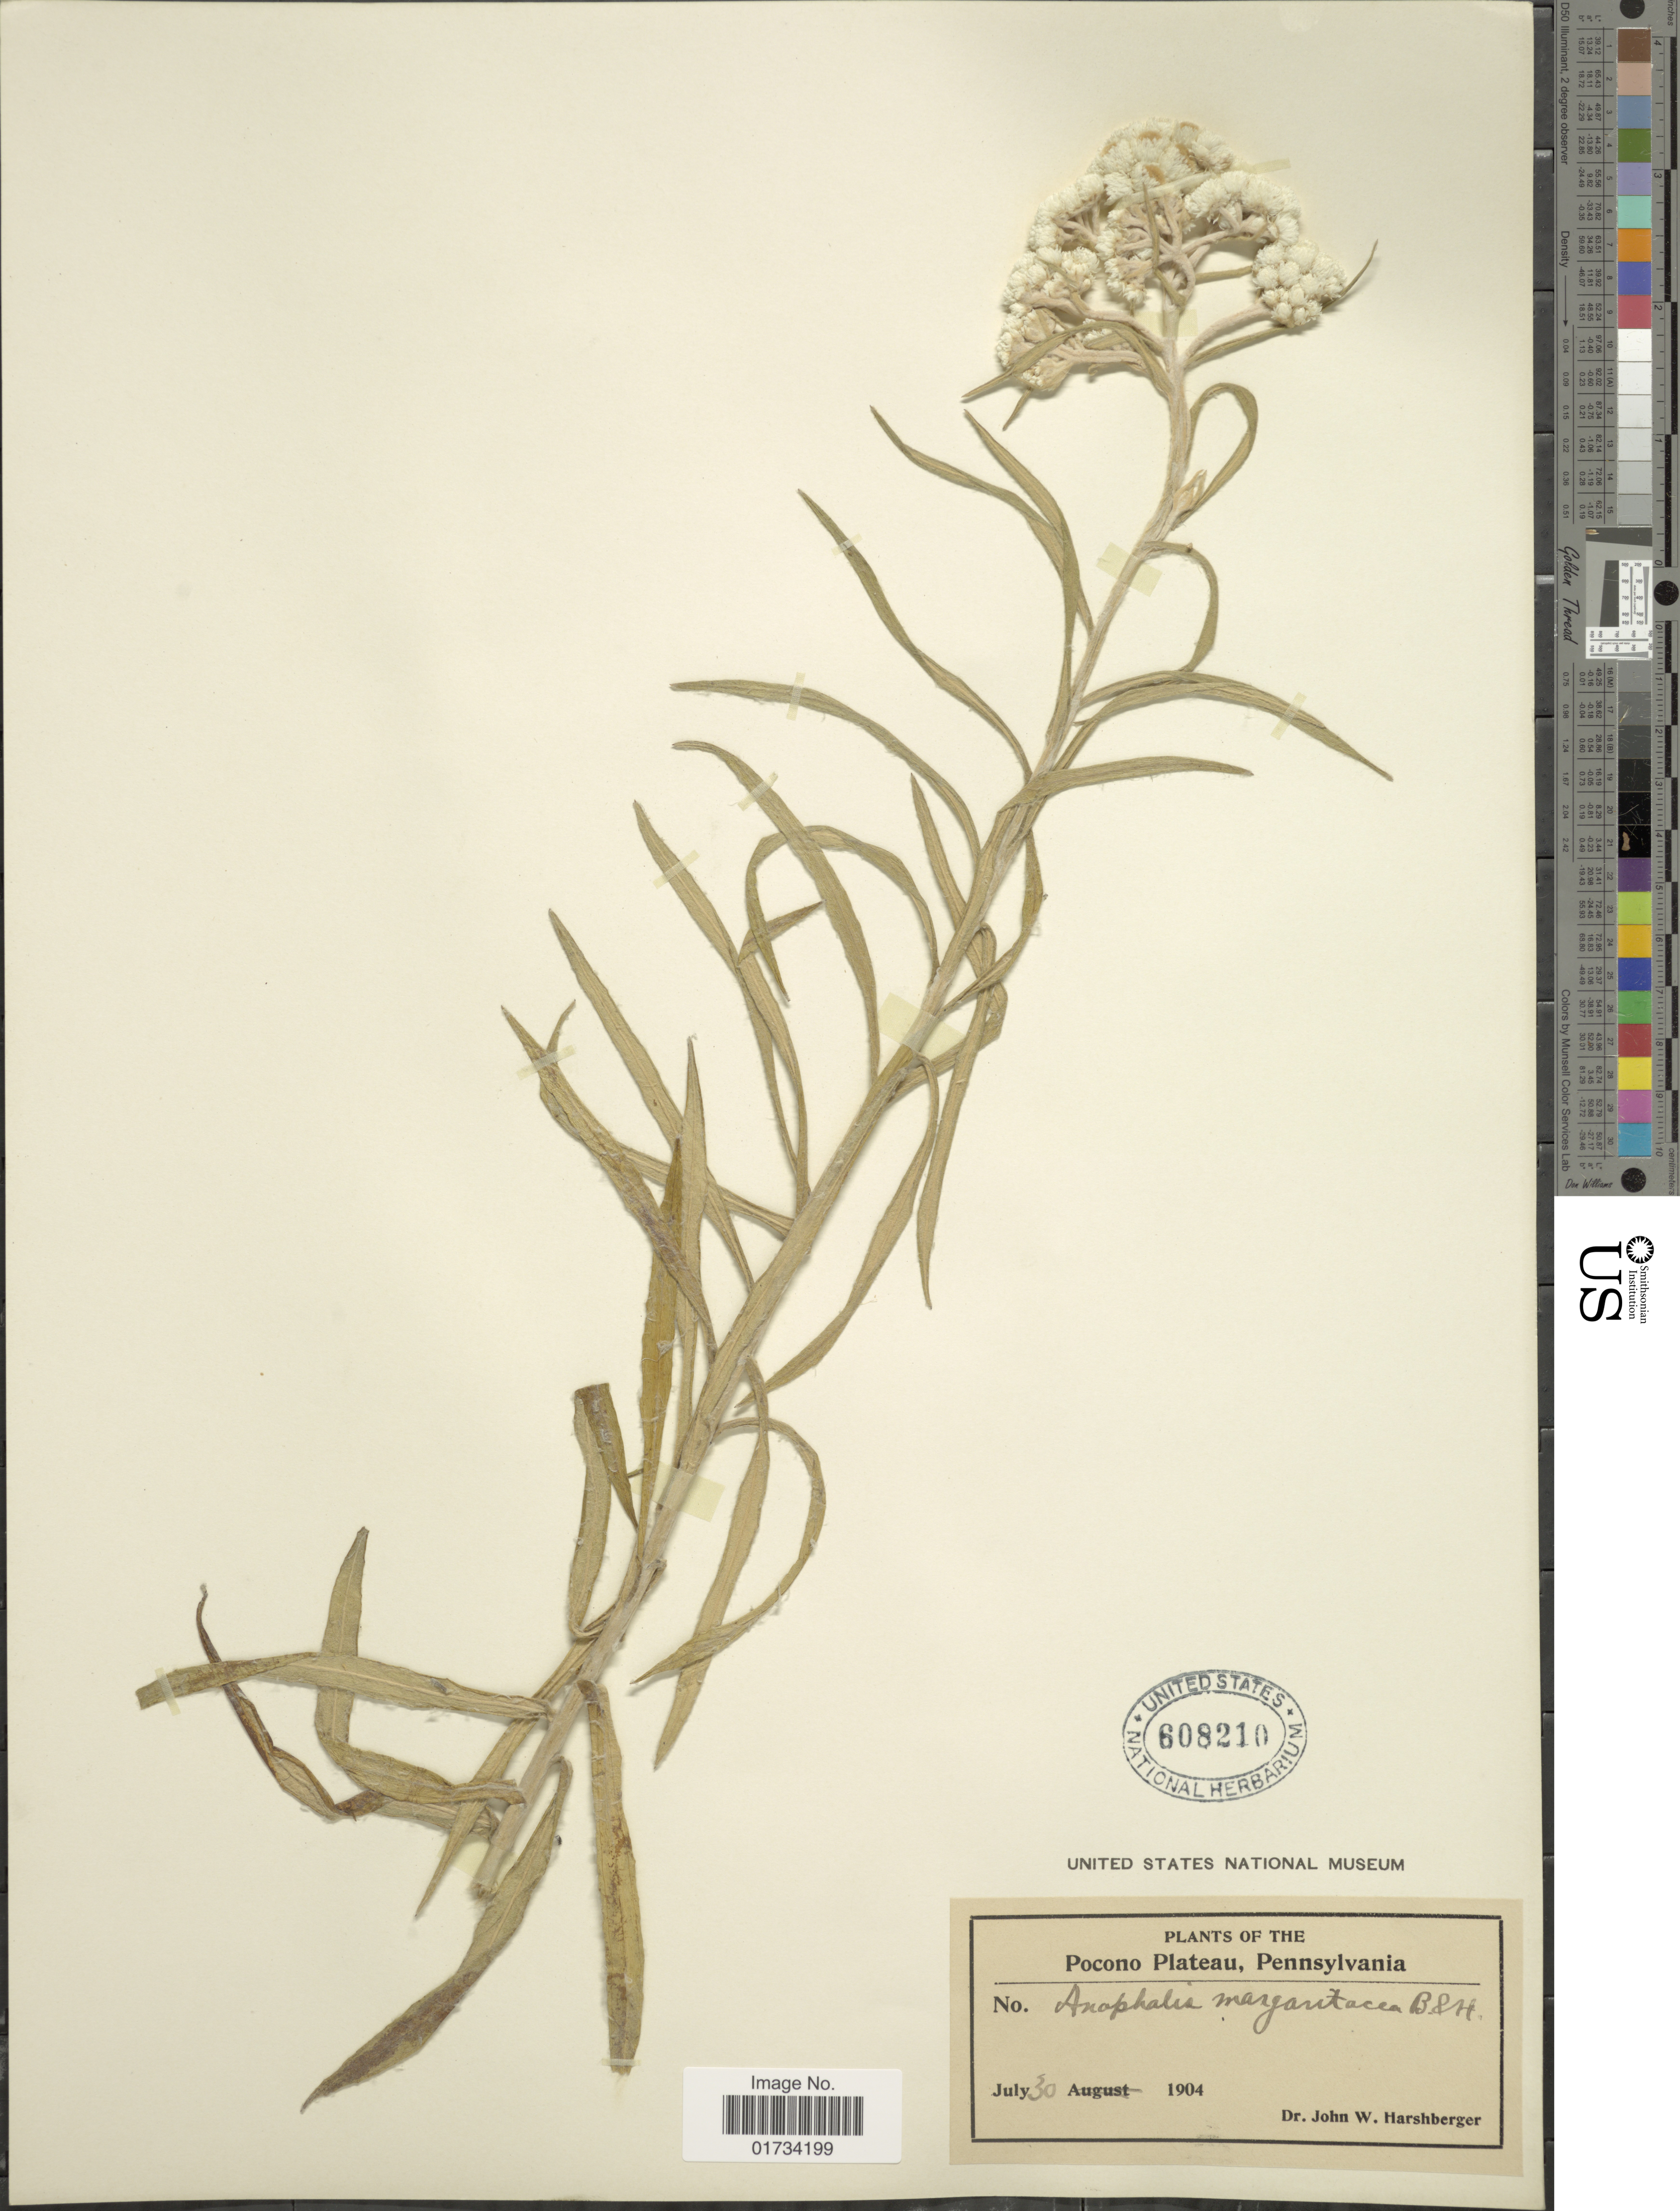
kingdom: Plantae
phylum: Tracheophyta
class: Magnoliopsida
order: Asterales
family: Asteraceae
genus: Anaphalis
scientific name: Anaphalis margaritacea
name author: (L.) Benth. & Hook. f.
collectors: J. W. Harshberger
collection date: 1904-07-30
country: United States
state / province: Pennsylvania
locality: Poconpo Plateau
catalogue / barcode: US 608210